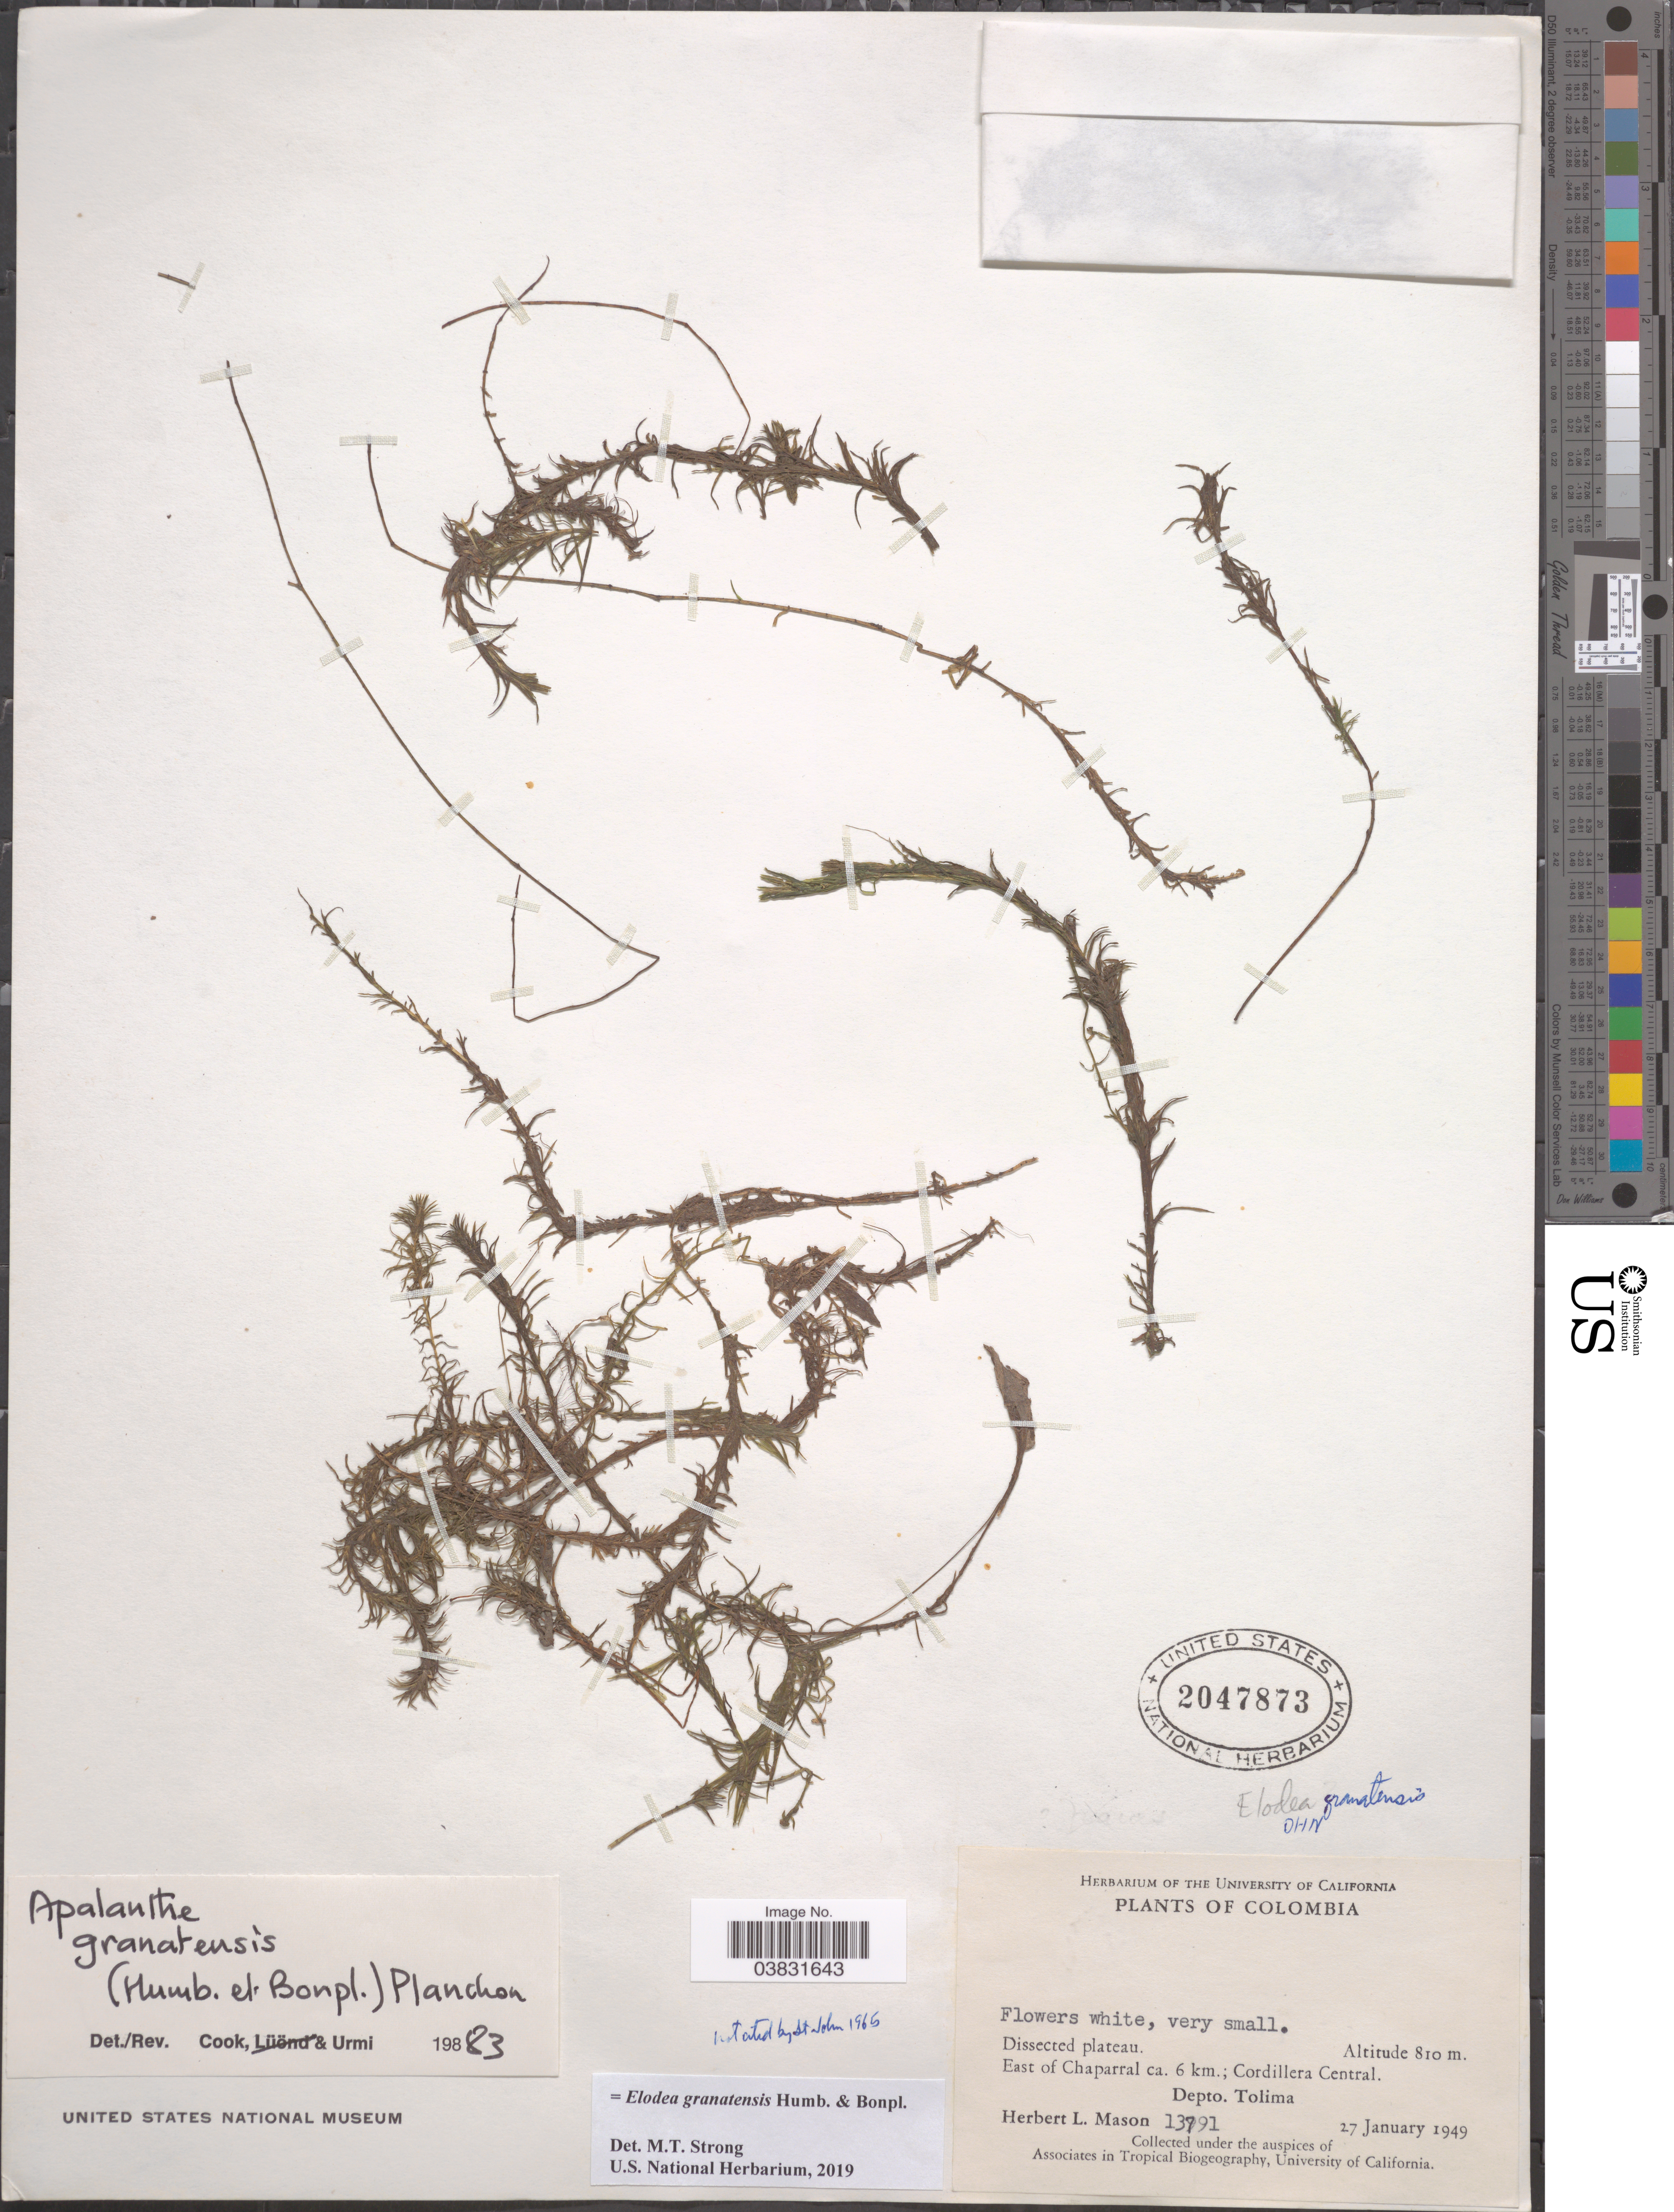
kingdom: Plantae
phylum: Tracheophyta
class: Liliopsida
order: Alismatales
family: Hydrocharitaceae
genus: Elodea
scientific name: Elodea granatensis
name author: Humb. & Bonpl.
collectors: H. L. Mason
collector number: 13791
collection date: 1949-01-27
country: Colombia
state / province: Tolima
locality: East of Chaparral ca. 6 km.; Cordillera Central. Depto. Tolima.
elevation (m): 810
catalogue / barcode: US 2047873